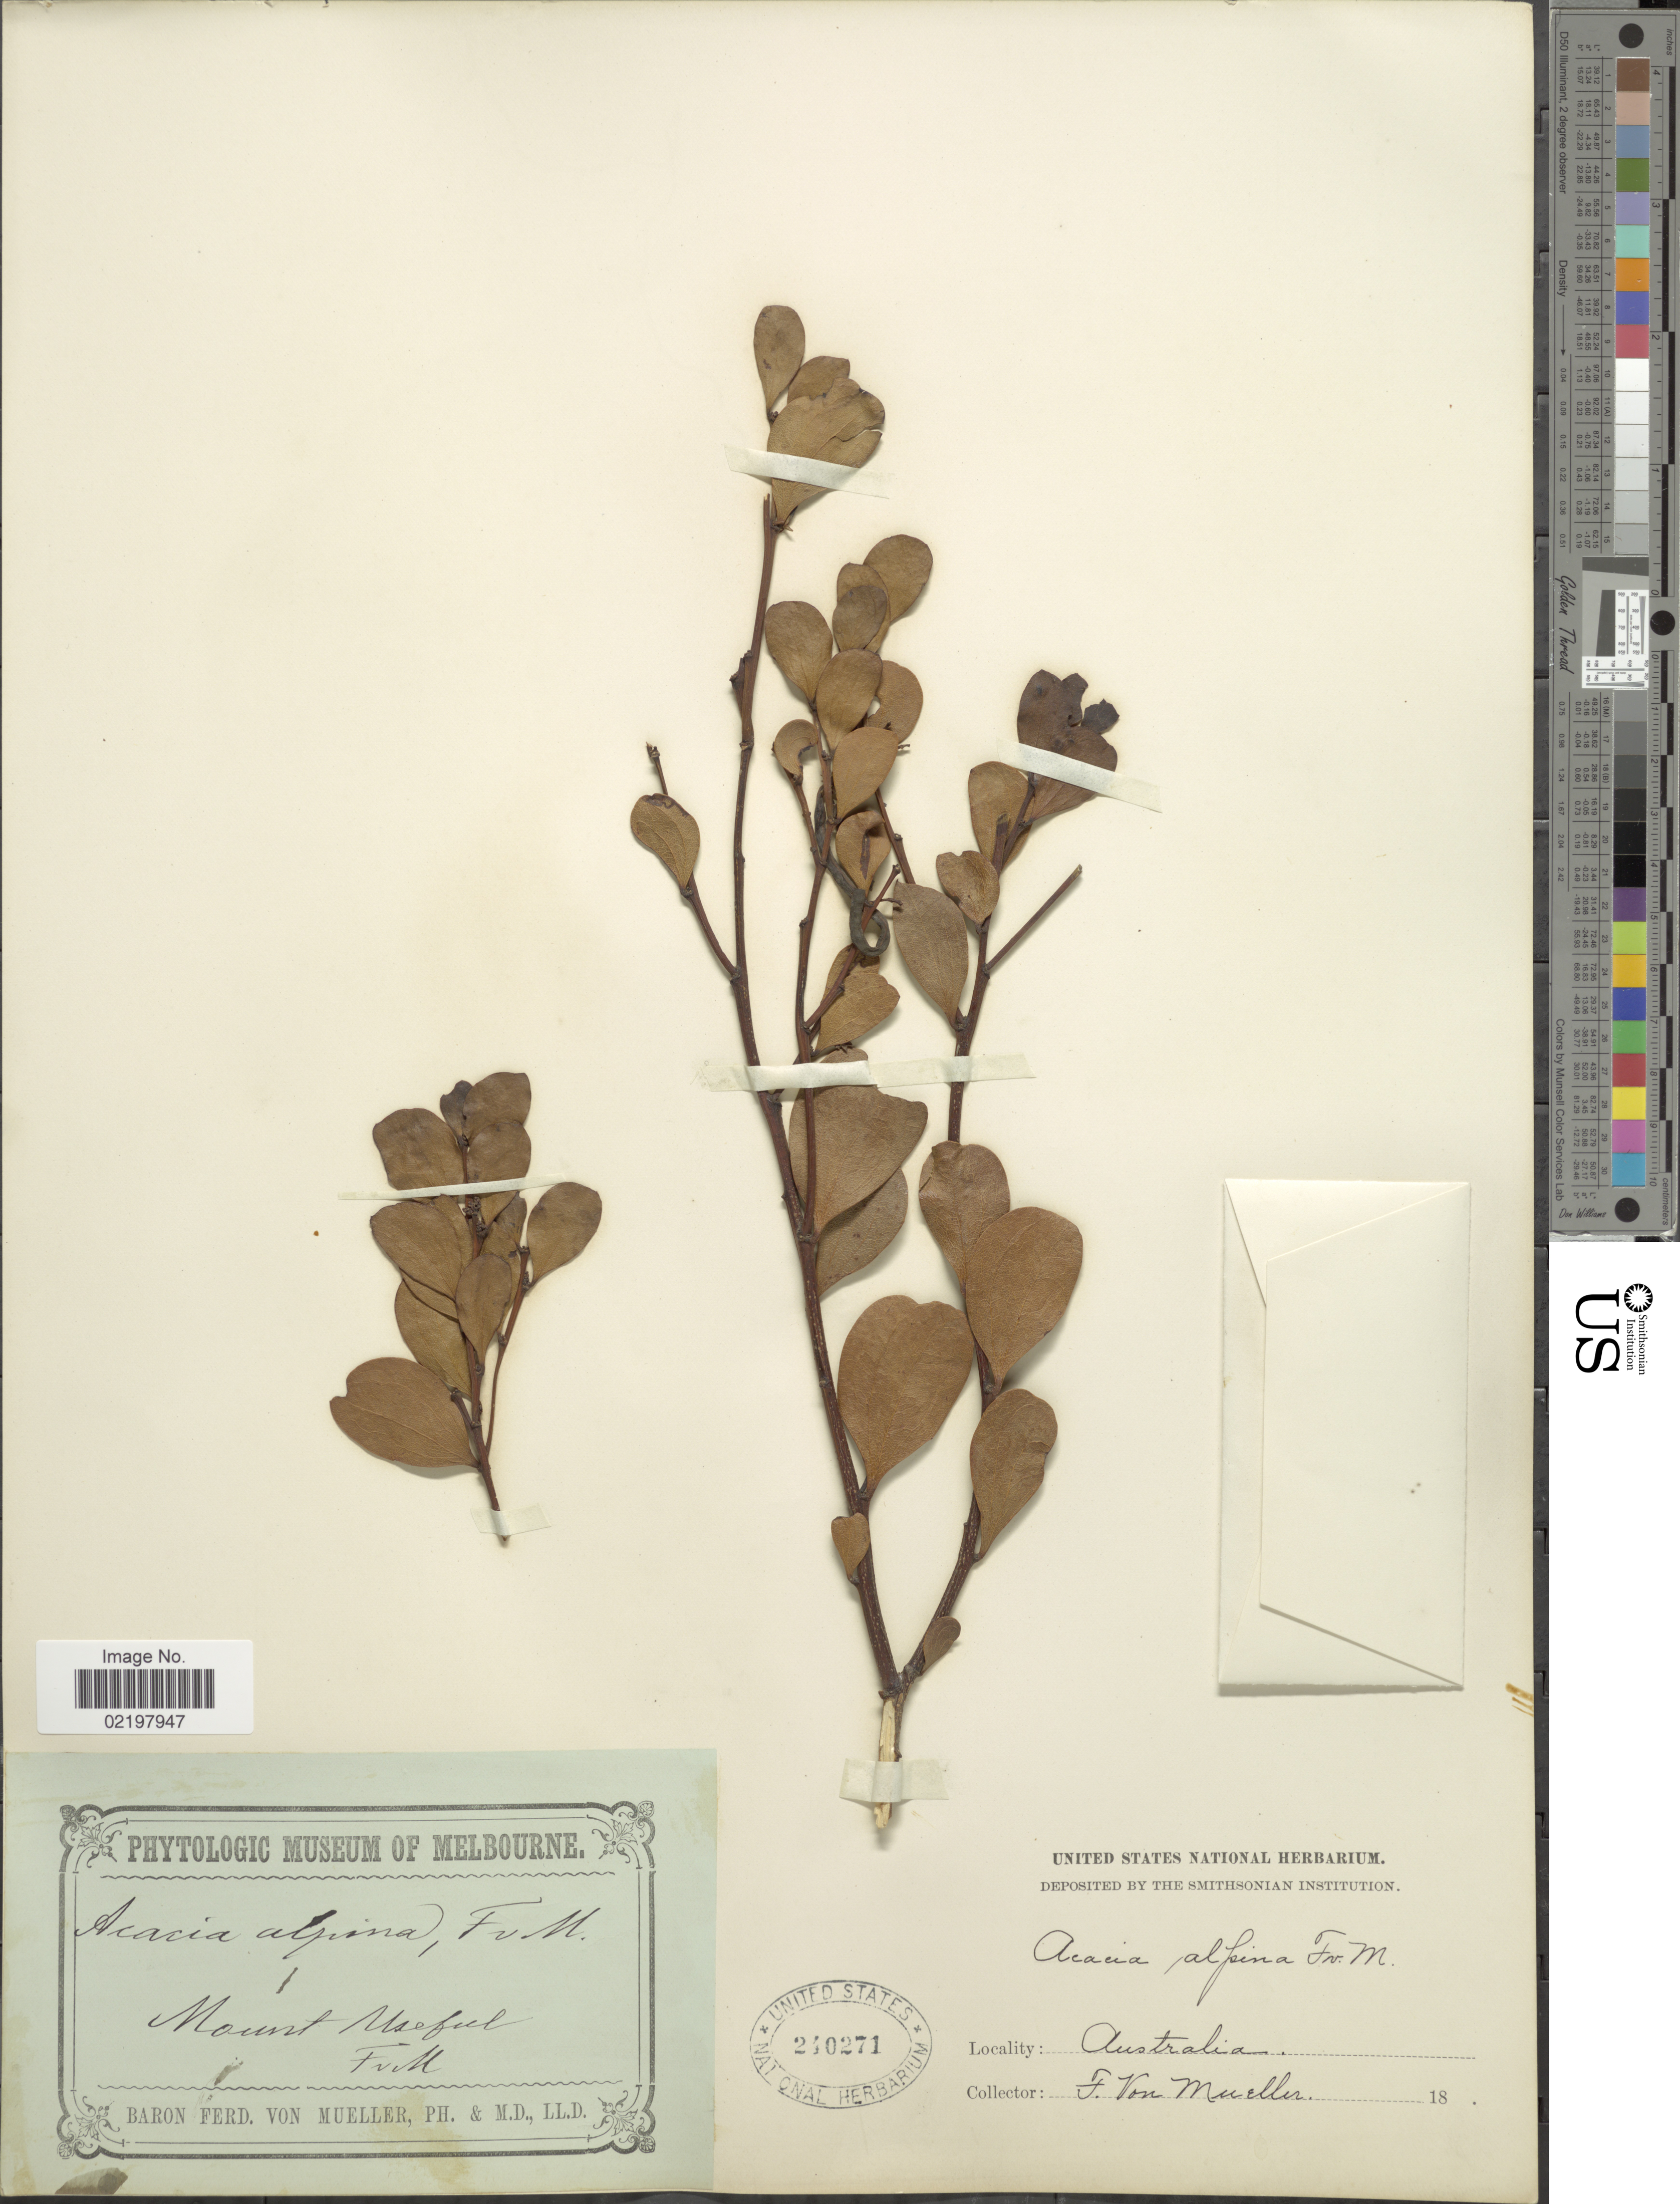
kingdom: Plantae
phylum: Tracheophyta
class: Magnoliopsida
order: Fabales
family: Fabaceae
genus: Acacia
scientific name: Acacia alpina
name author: F. Muell.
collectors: F. von Mueller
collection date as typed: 18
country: Australia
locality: Mount Useful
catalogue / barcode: US 240271